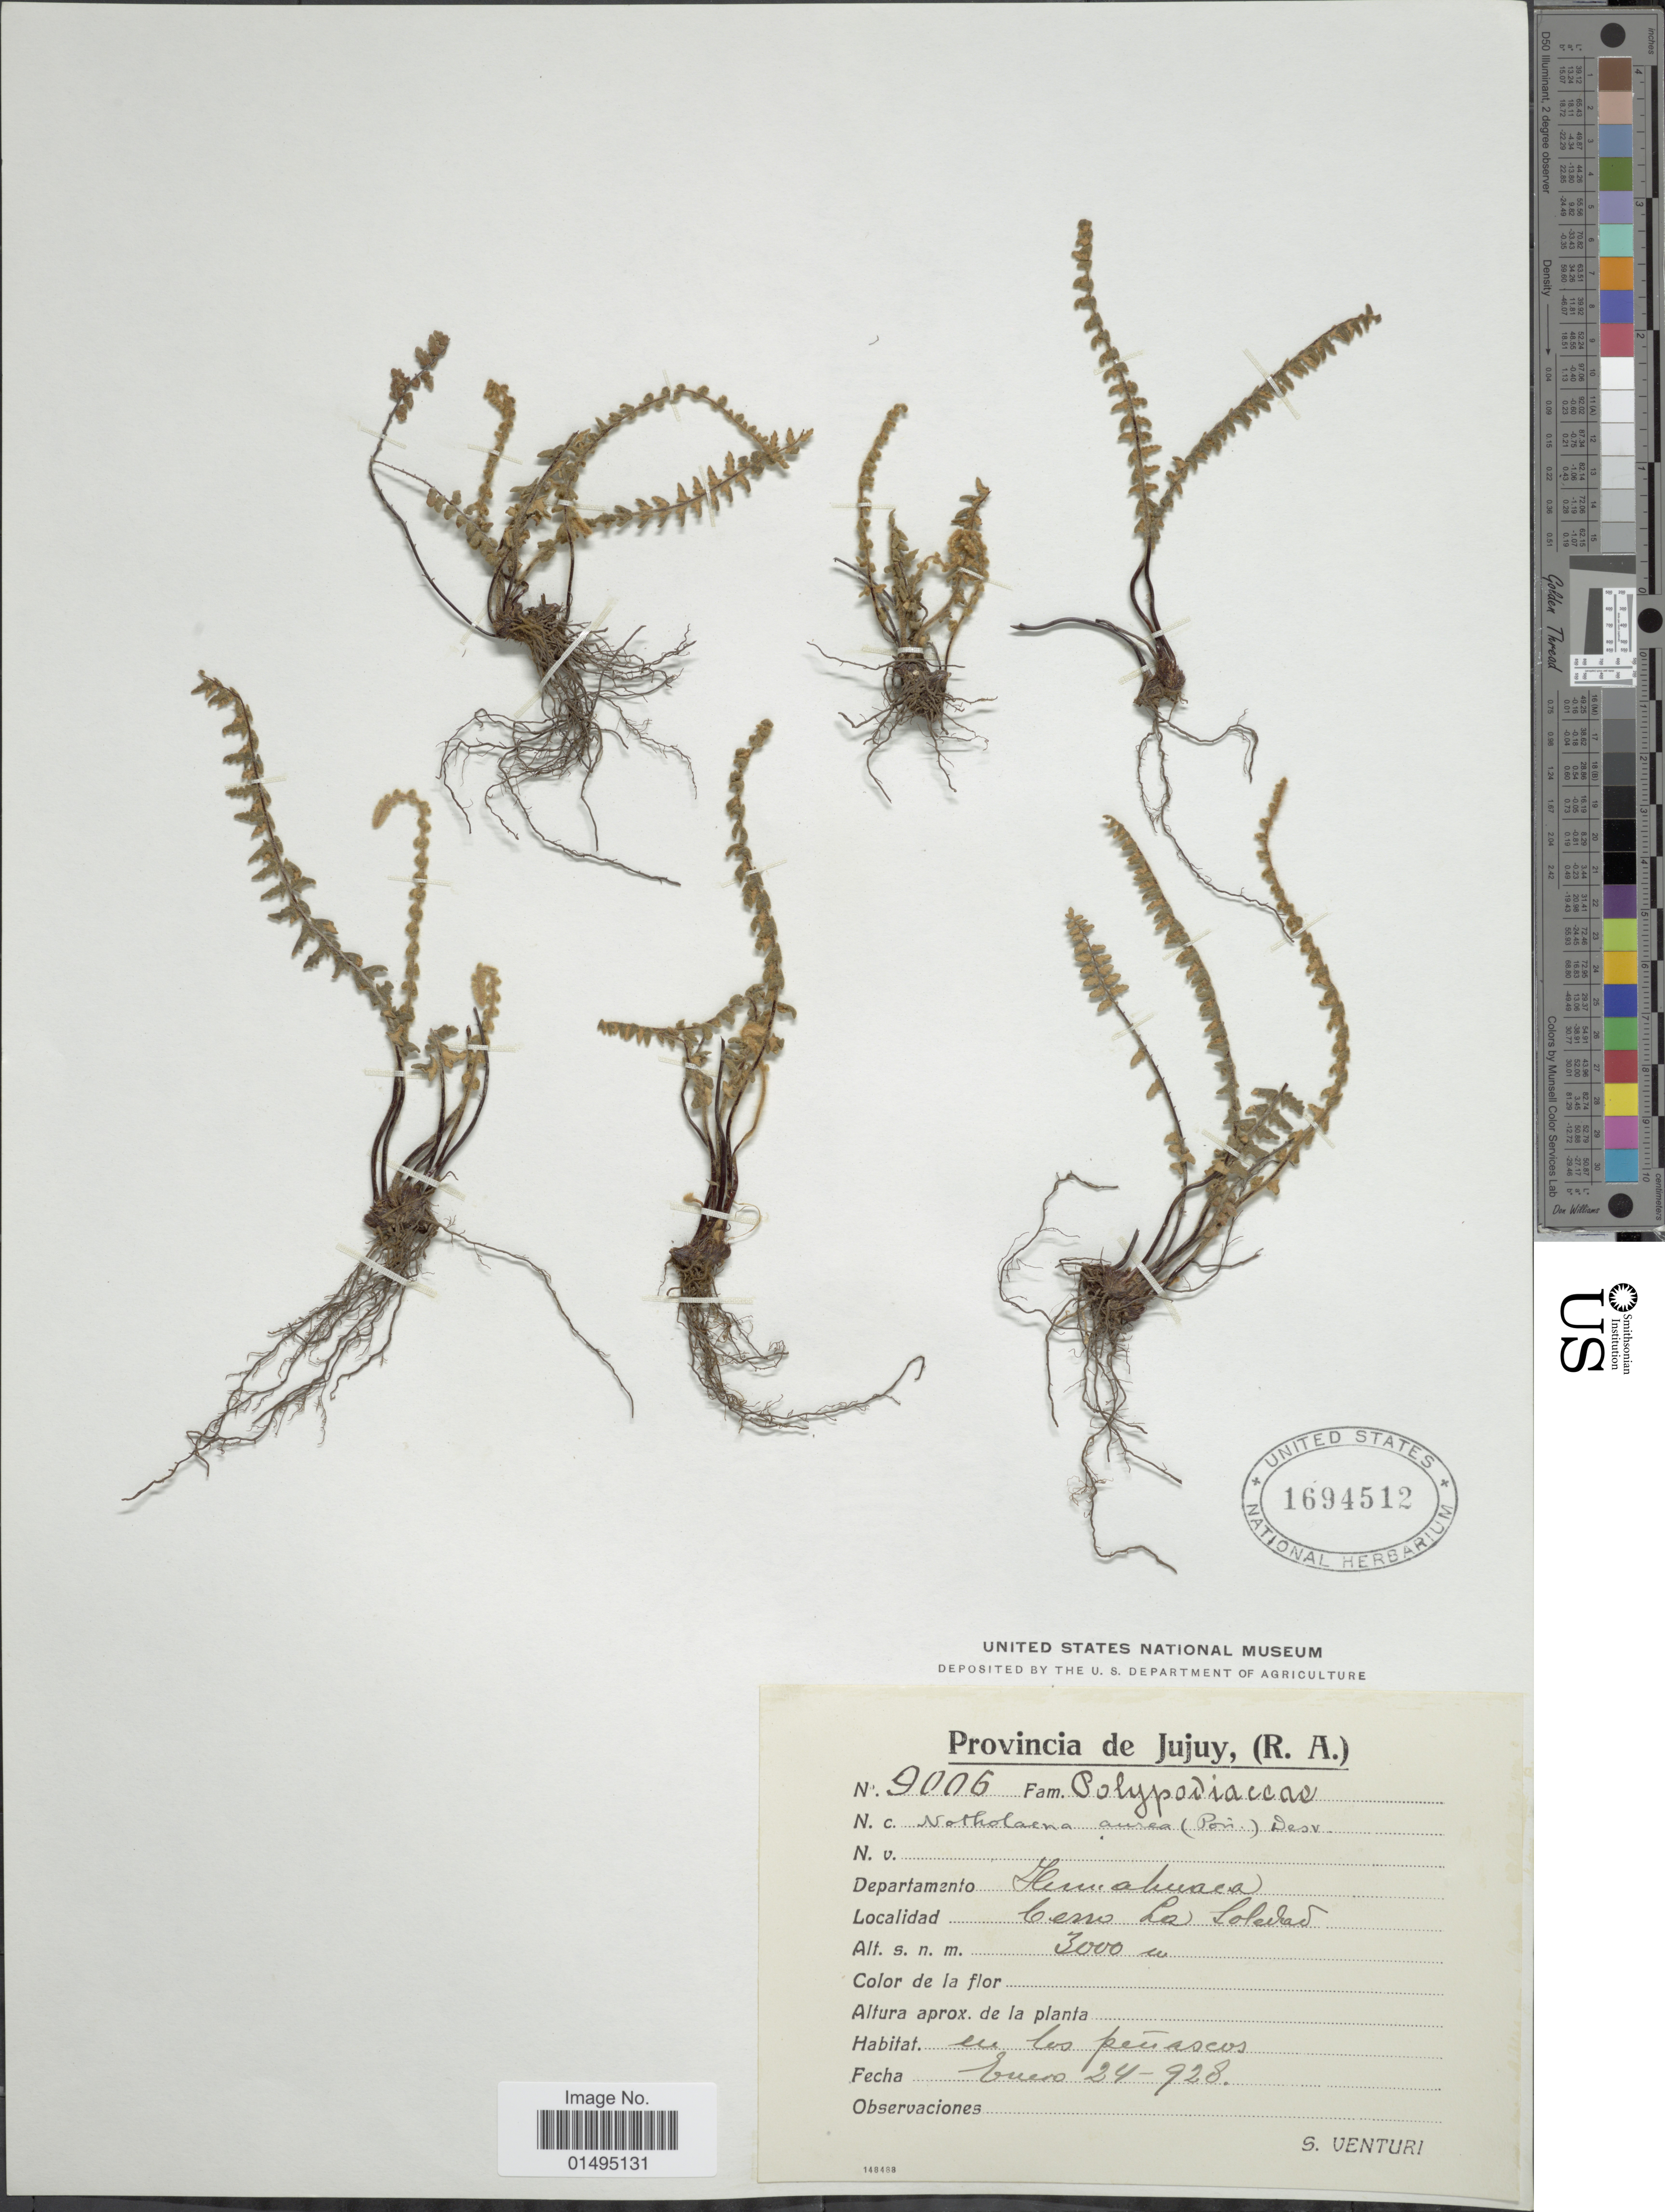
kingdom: Plantae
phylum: Tracheophyta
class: Polypodiopsida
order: Polypodiales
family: Pteridaceae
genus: Myriopteris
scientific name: Myriopteris aurea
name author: (Poir.) Grusz & Windham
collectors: S. Venturi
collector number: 9006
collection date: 1928-01-24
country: Argentina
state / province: Jujuy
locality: Provincia de Jujuy, (R. A.), beno La Soledad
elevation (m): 3000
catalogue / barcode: US 1694512